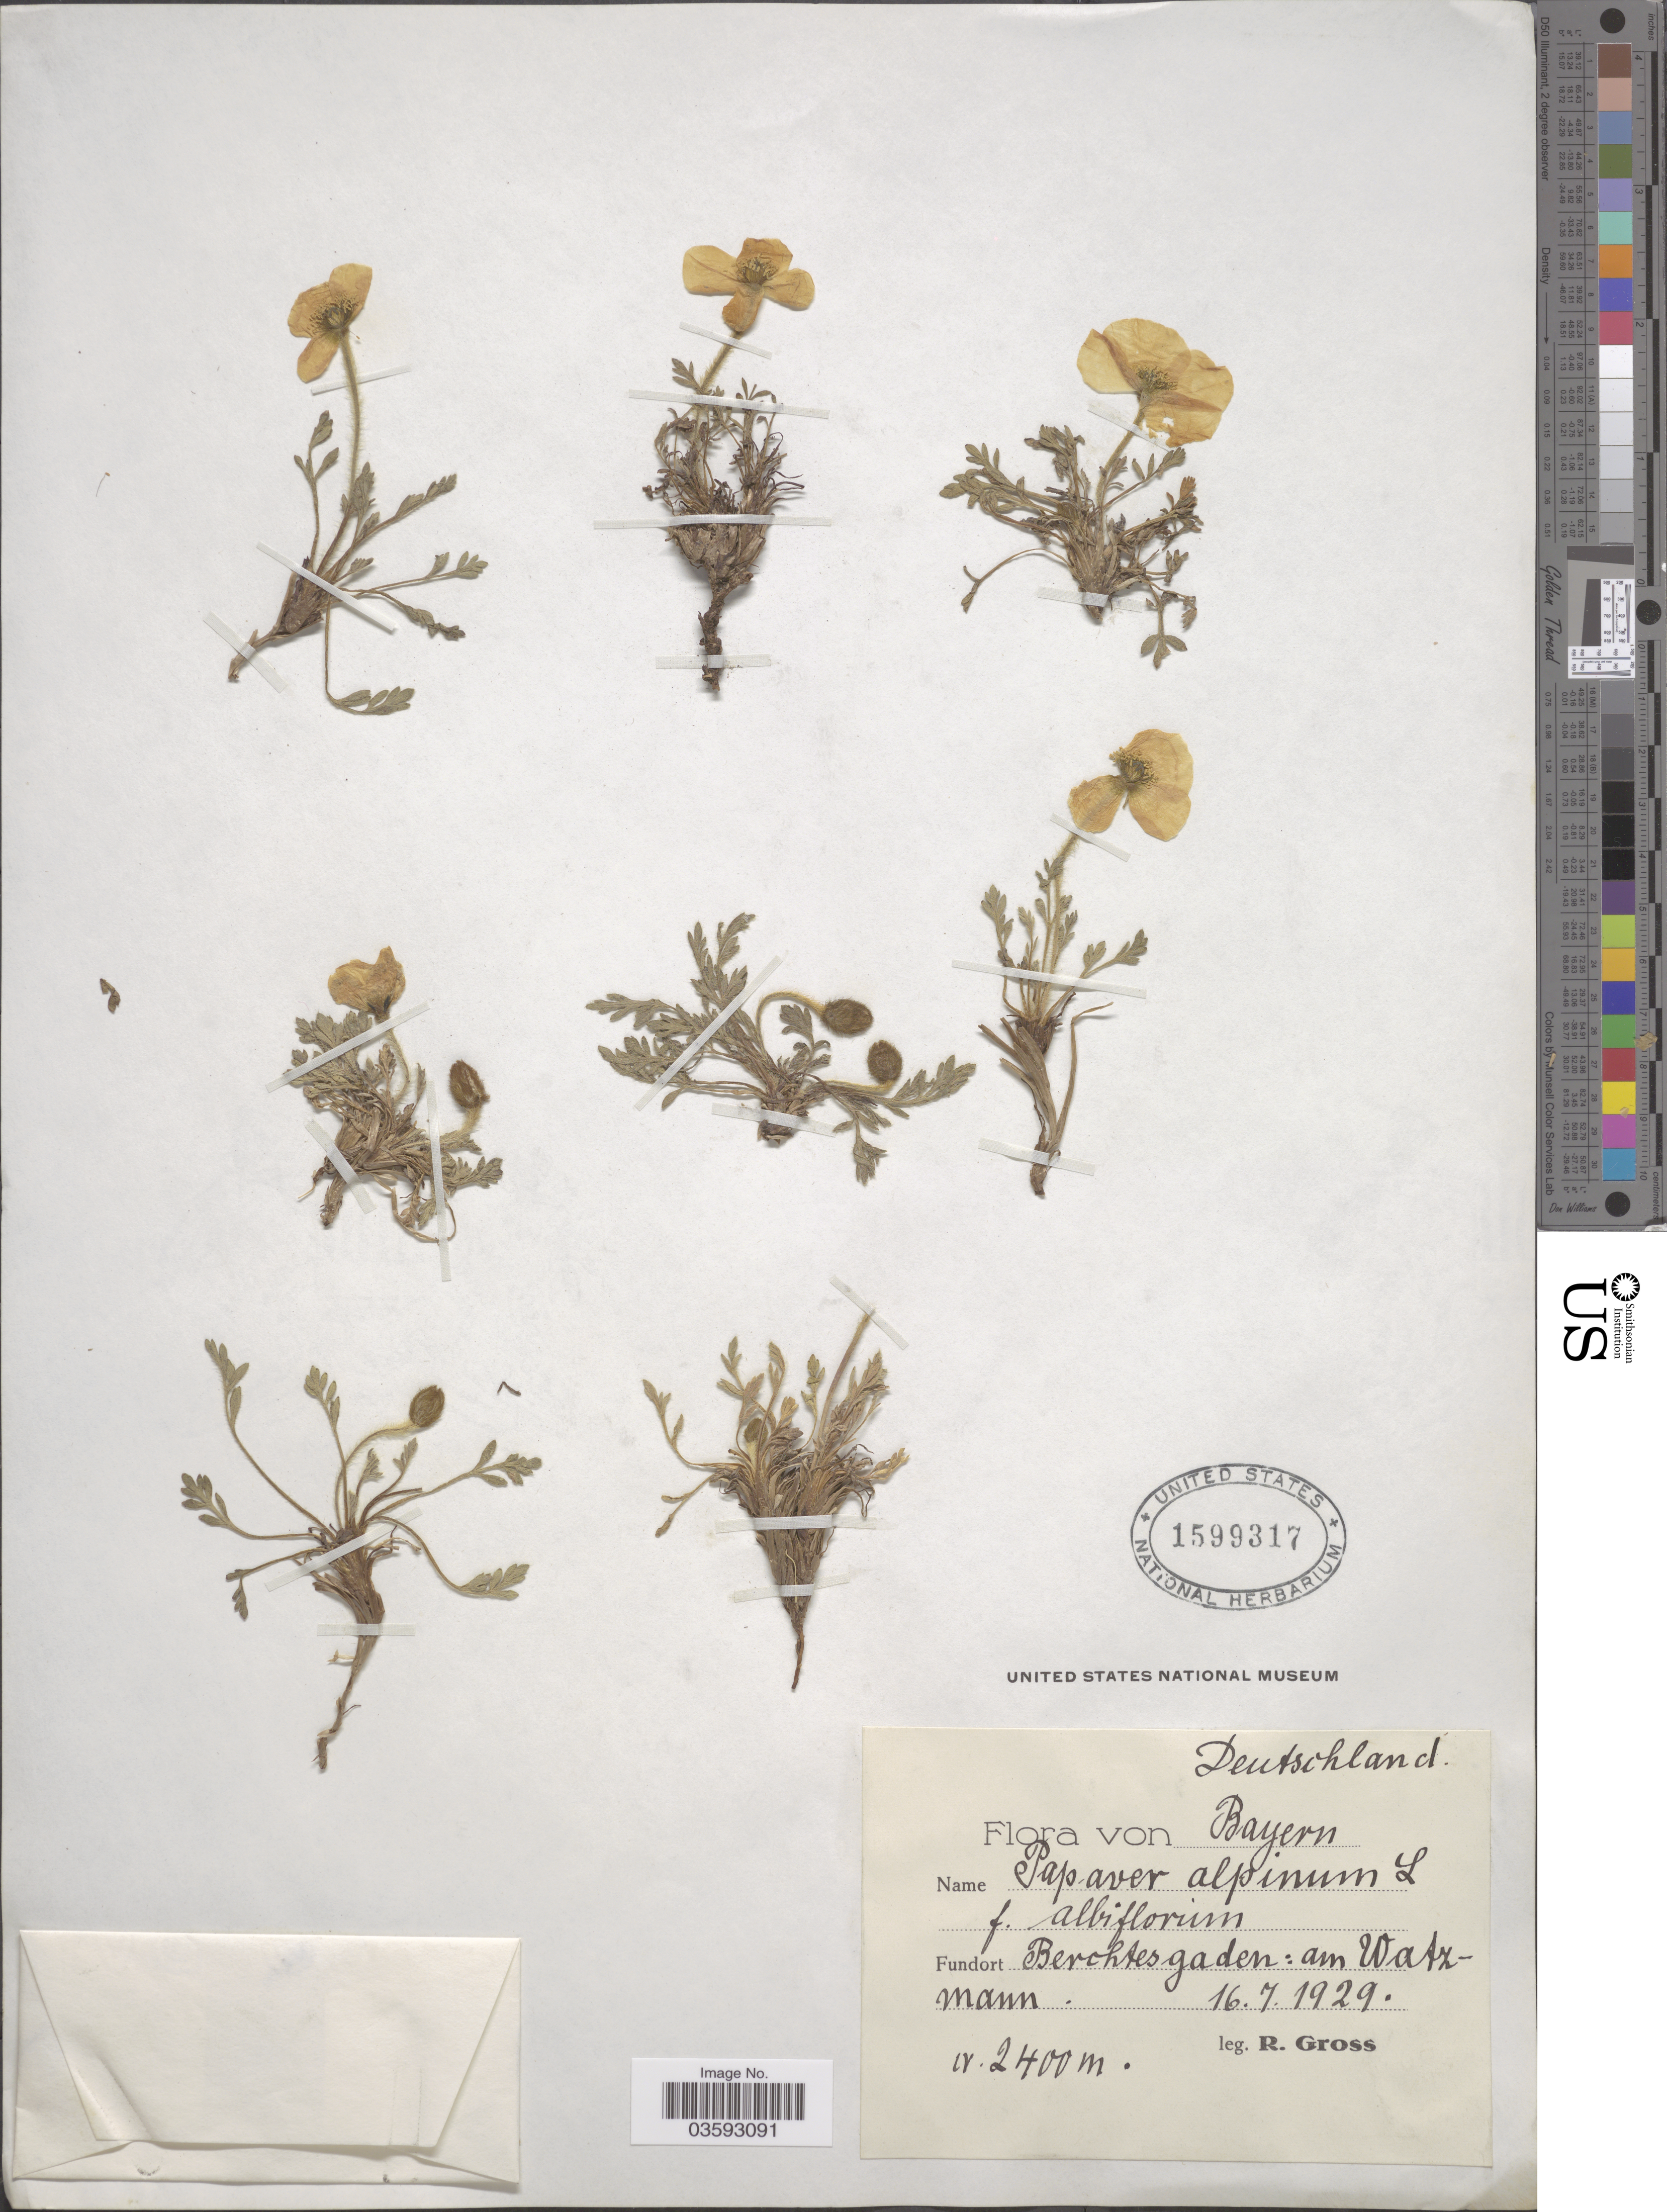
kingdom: Plantae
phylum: Tracheophyta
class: Magnoliopsida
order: Ranunculales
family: Papaveraceae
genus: Papaver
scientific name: Papaver alpinum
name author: L.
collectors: R. Gross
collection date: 1929-07-16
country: Germany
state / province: Bayern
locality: Deutschland. Berchtesgaden: am Watzmann.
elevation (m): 2400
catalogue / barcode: US 1599317